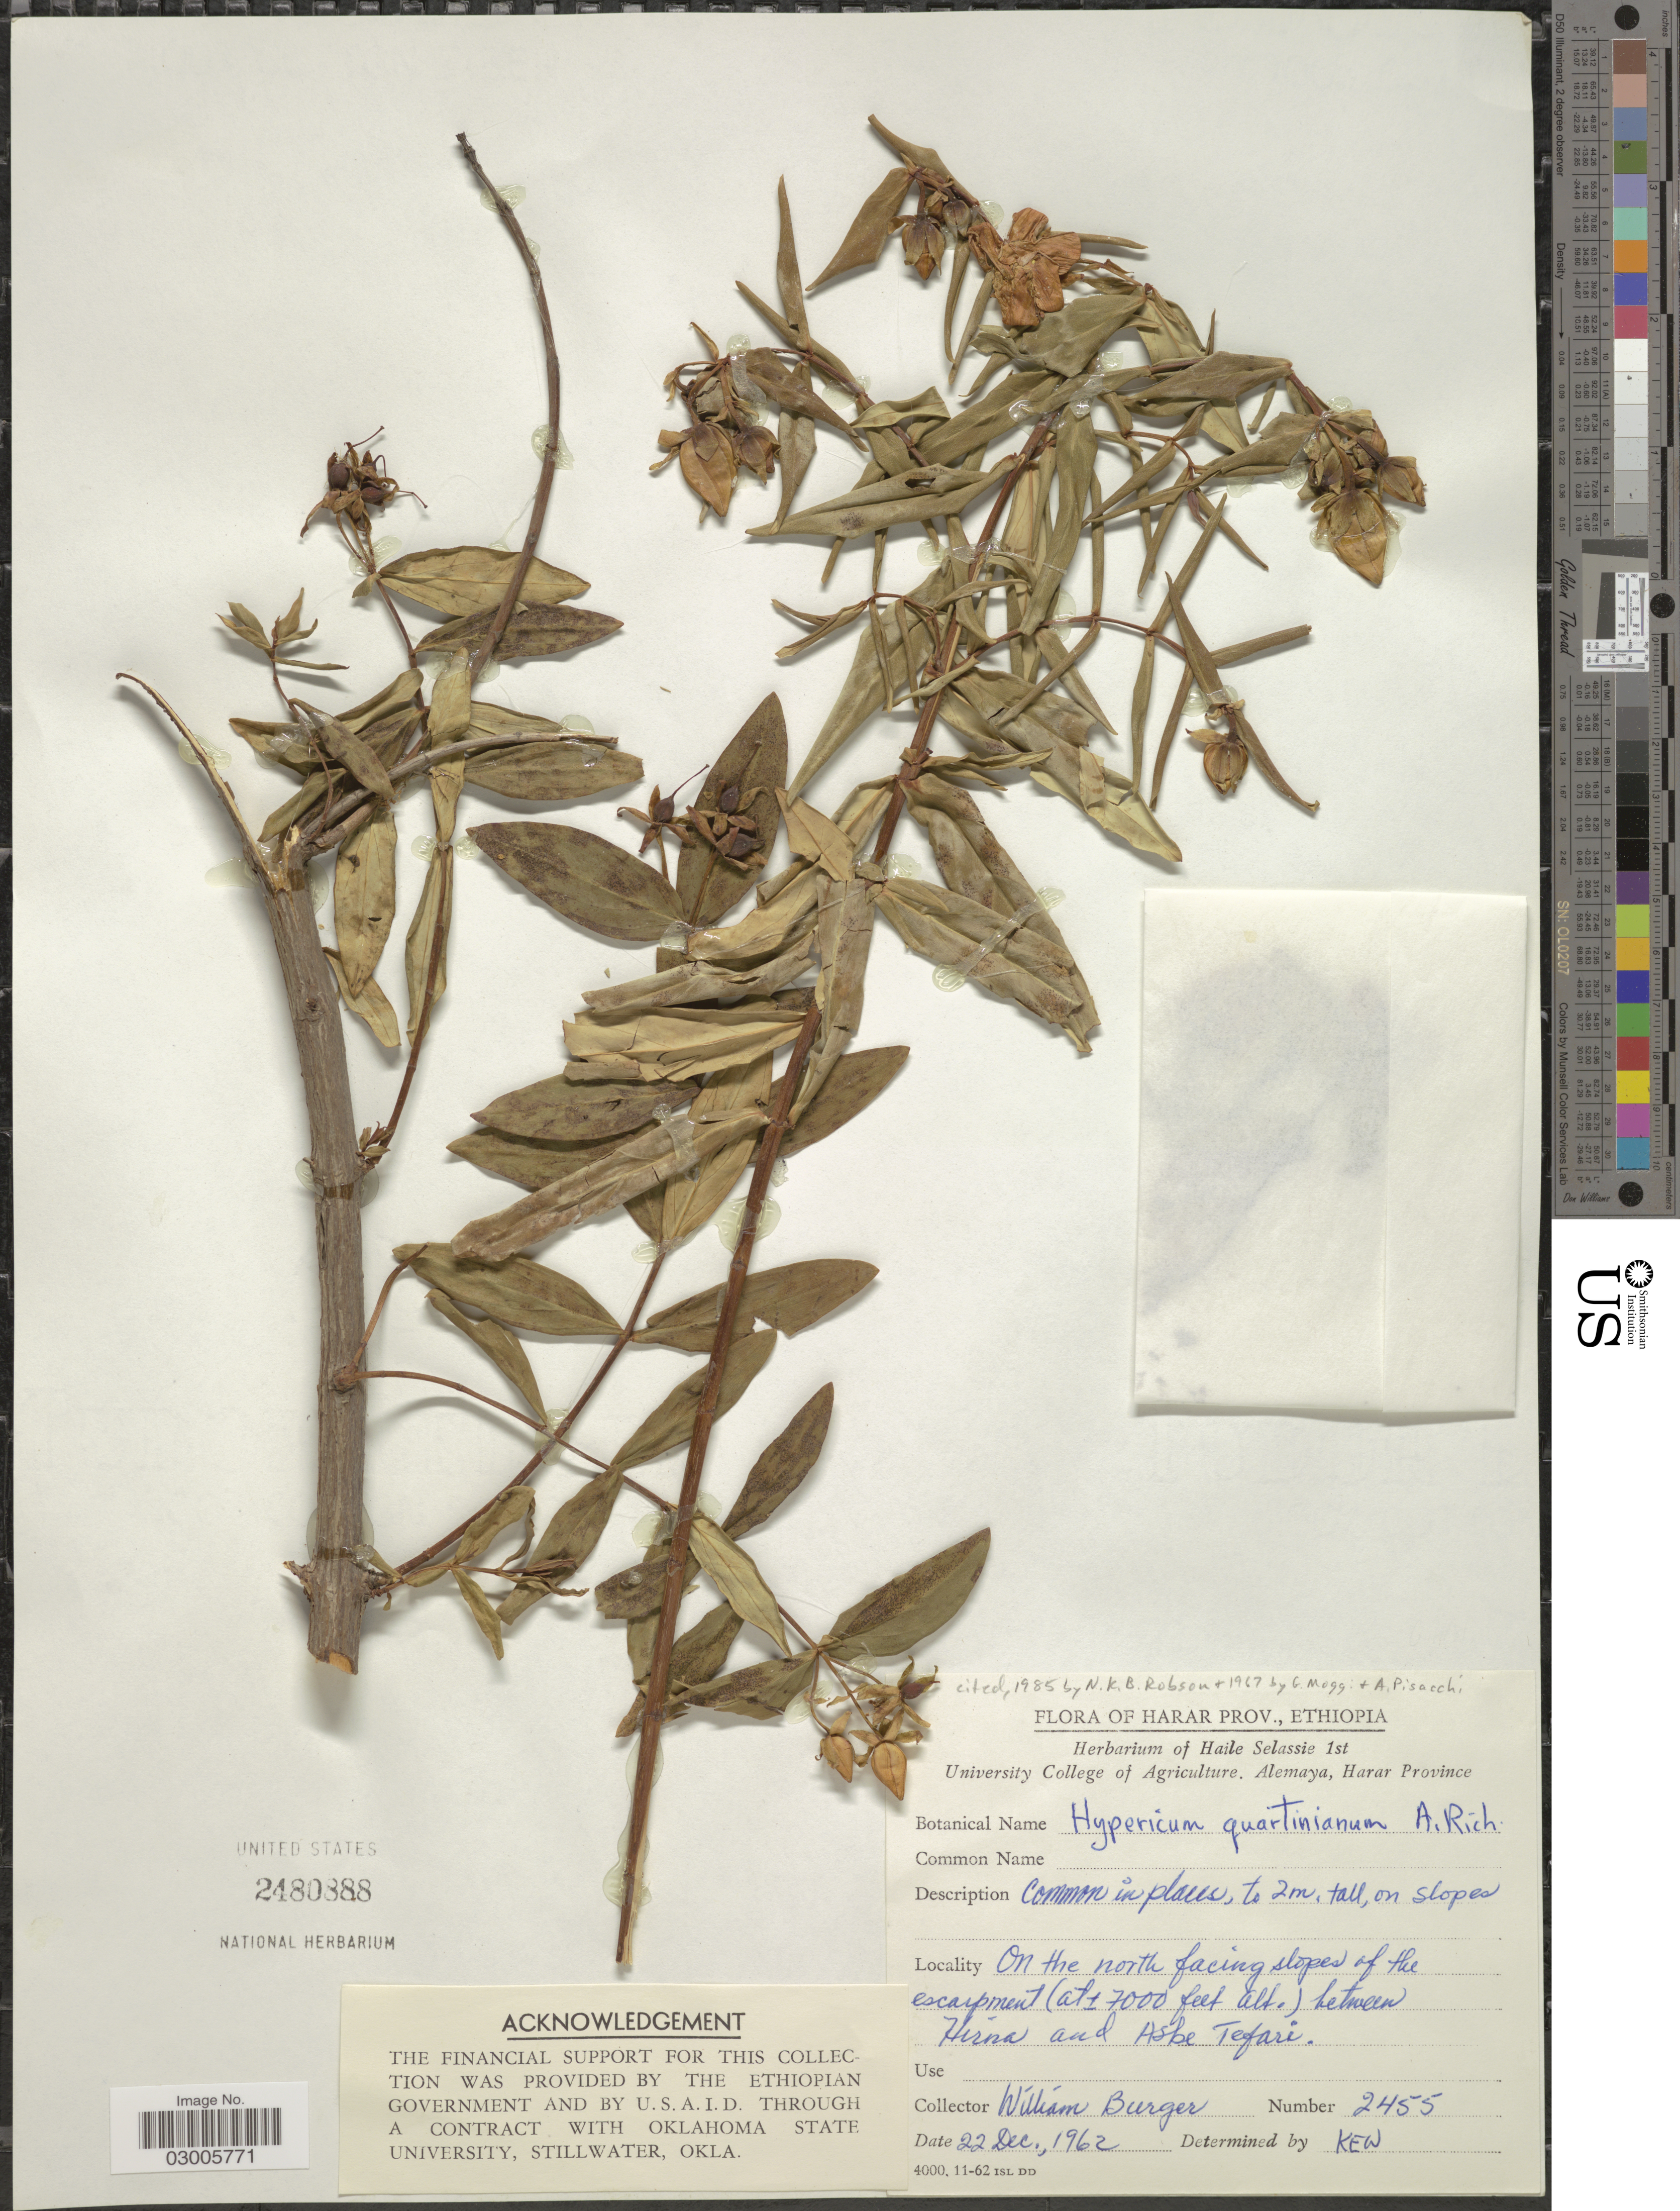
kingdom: Plantae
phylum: Tracheophyta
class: Magnoliopsida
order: Malpighiales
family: Hypericaceae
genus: Hypericum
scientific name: Hypericum quartinianum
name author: A. Rich.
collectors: W. Burger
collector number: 2455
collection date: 1962-12-22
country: Ethiopia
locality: Harar Prov., On the north facing slopes of the escarpment, between Hirna and Asbe Tefari.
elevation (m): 2134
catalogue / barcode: US 2480888